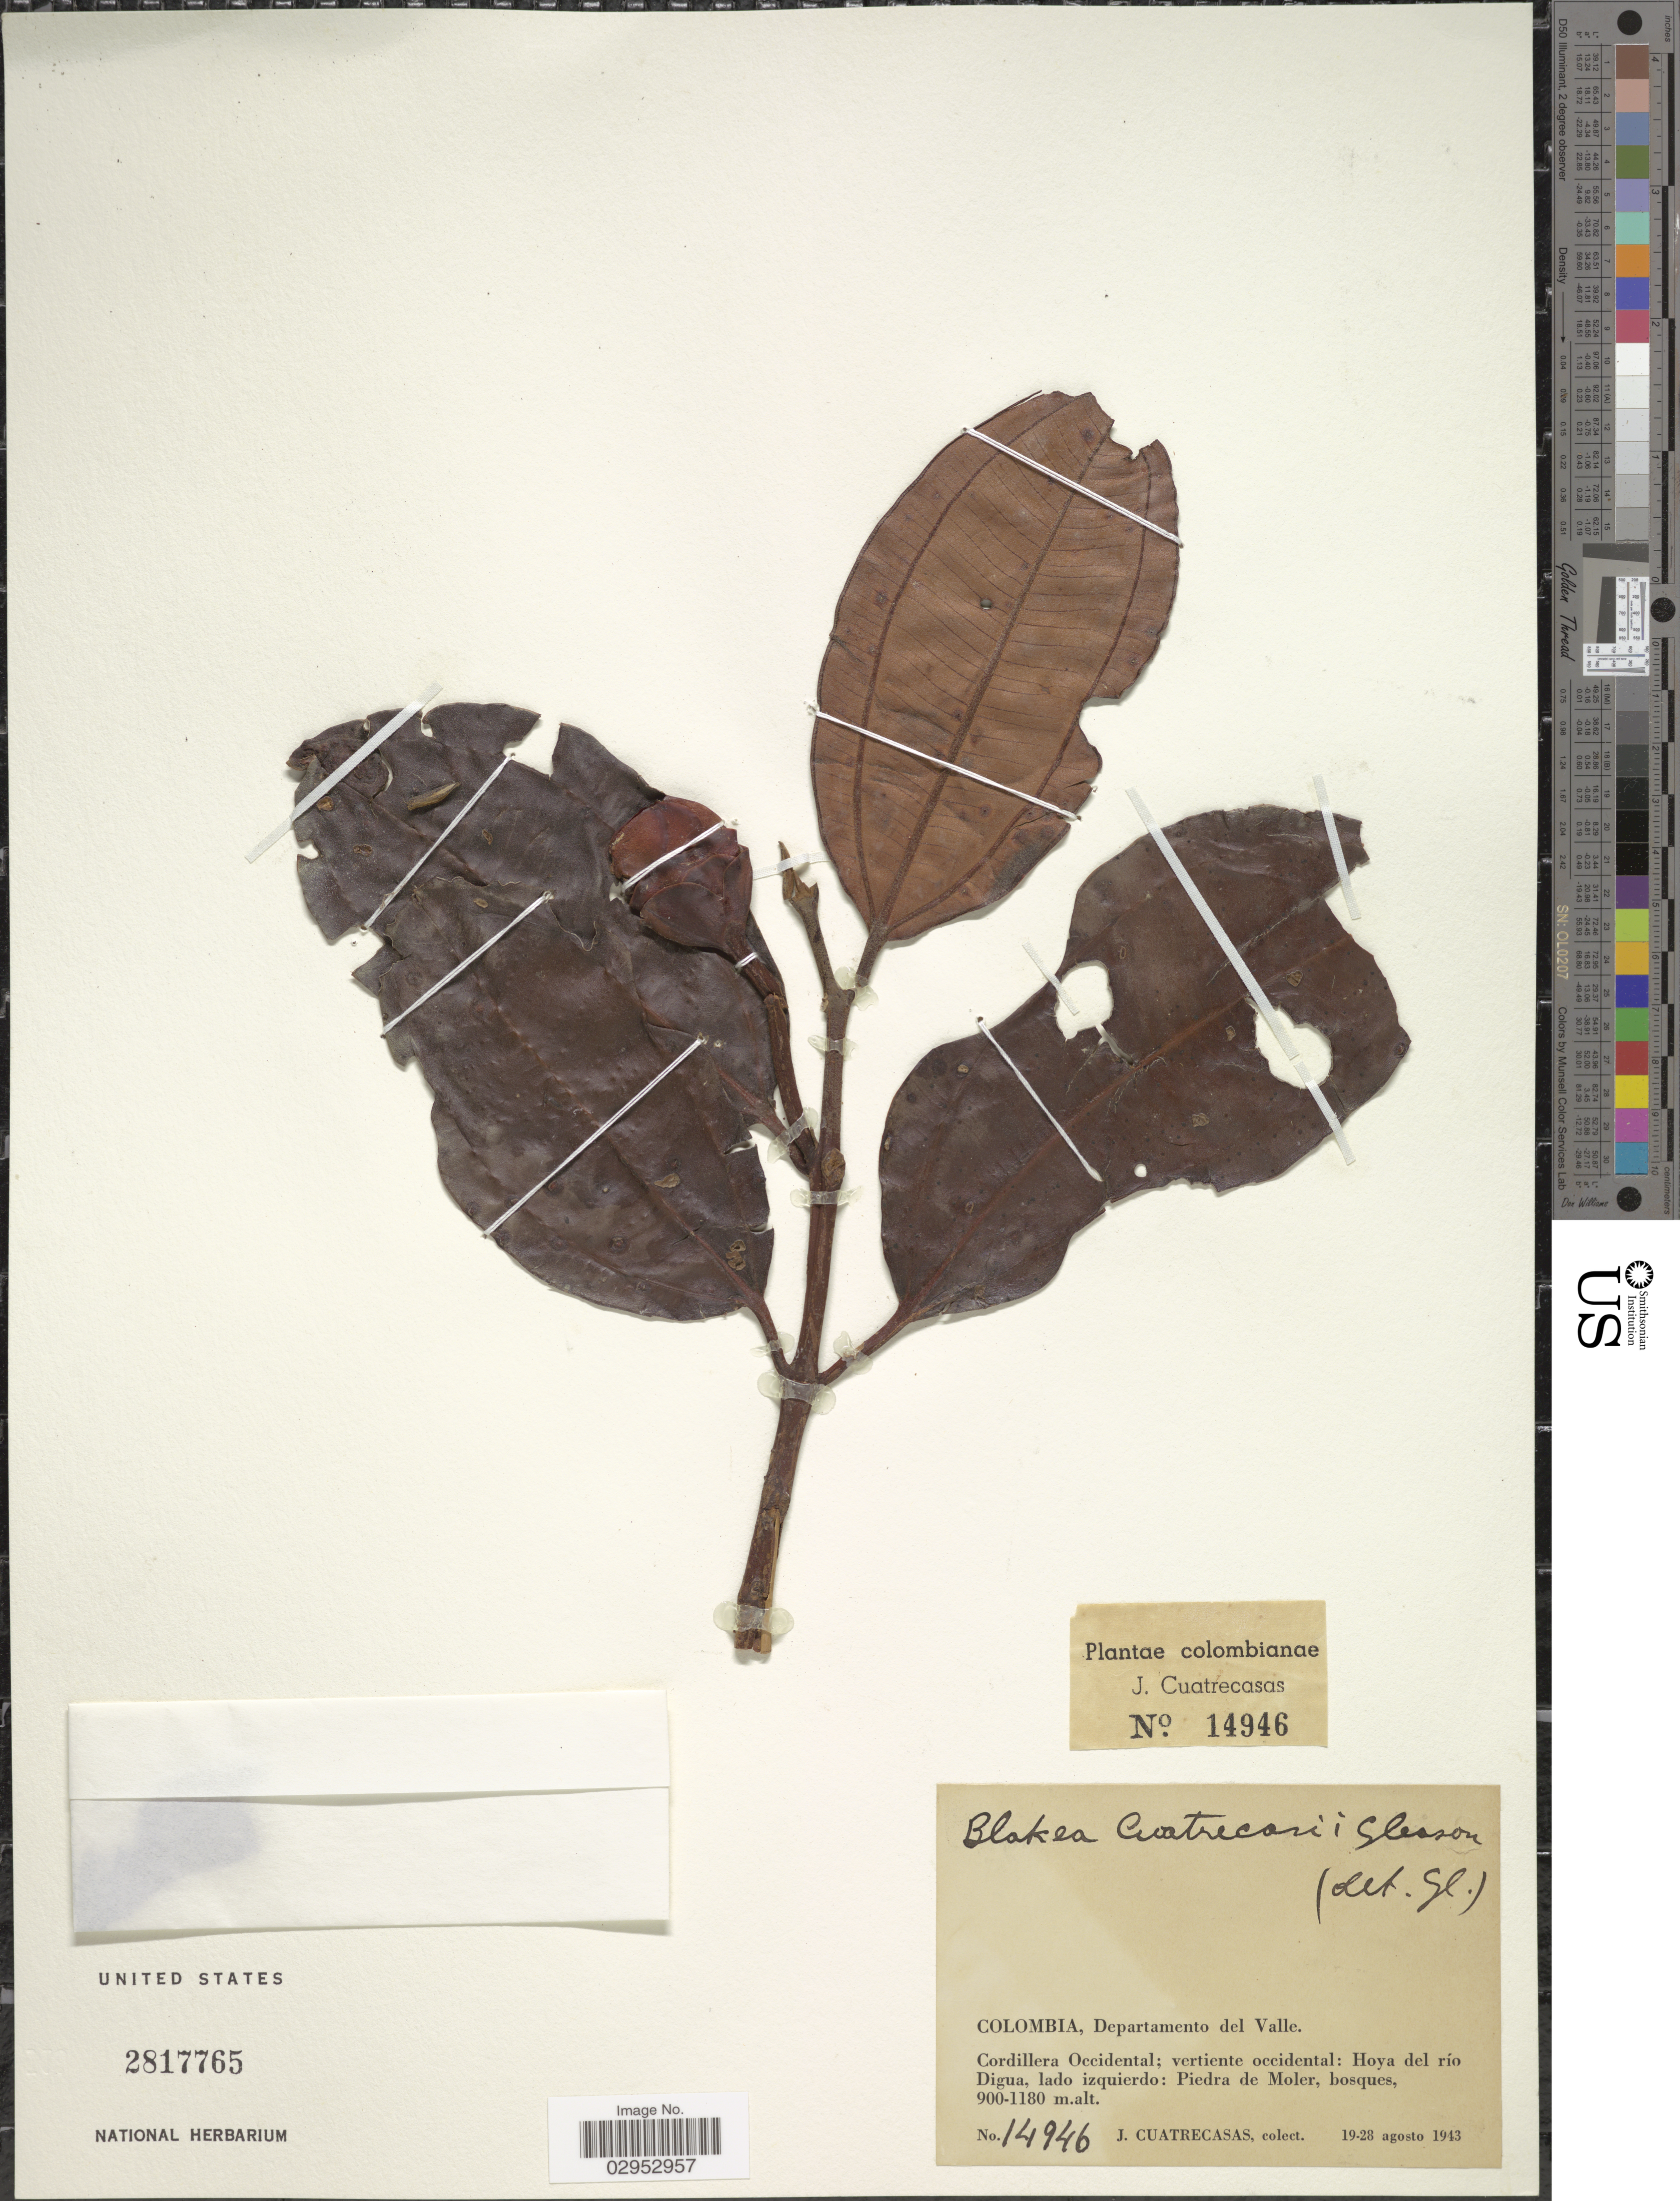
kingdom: Plantae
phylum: Tracheophyta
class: Magnoliopsida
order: Myrtales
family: Melastomataceae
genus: Blakea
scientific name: Blakea cuatrecasii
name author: Gleason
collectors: J. Cuatrecasas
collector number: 14946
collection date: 1943-08-19/1943-08-28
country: Colombia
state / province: Valle del Cauca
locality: Departamento del Valle. Cordillera Occidental: vertiente occidental: Hoya del río Digua, lado izquierdo: Piedra de Moler.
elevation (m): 900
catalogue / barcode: US 2817765